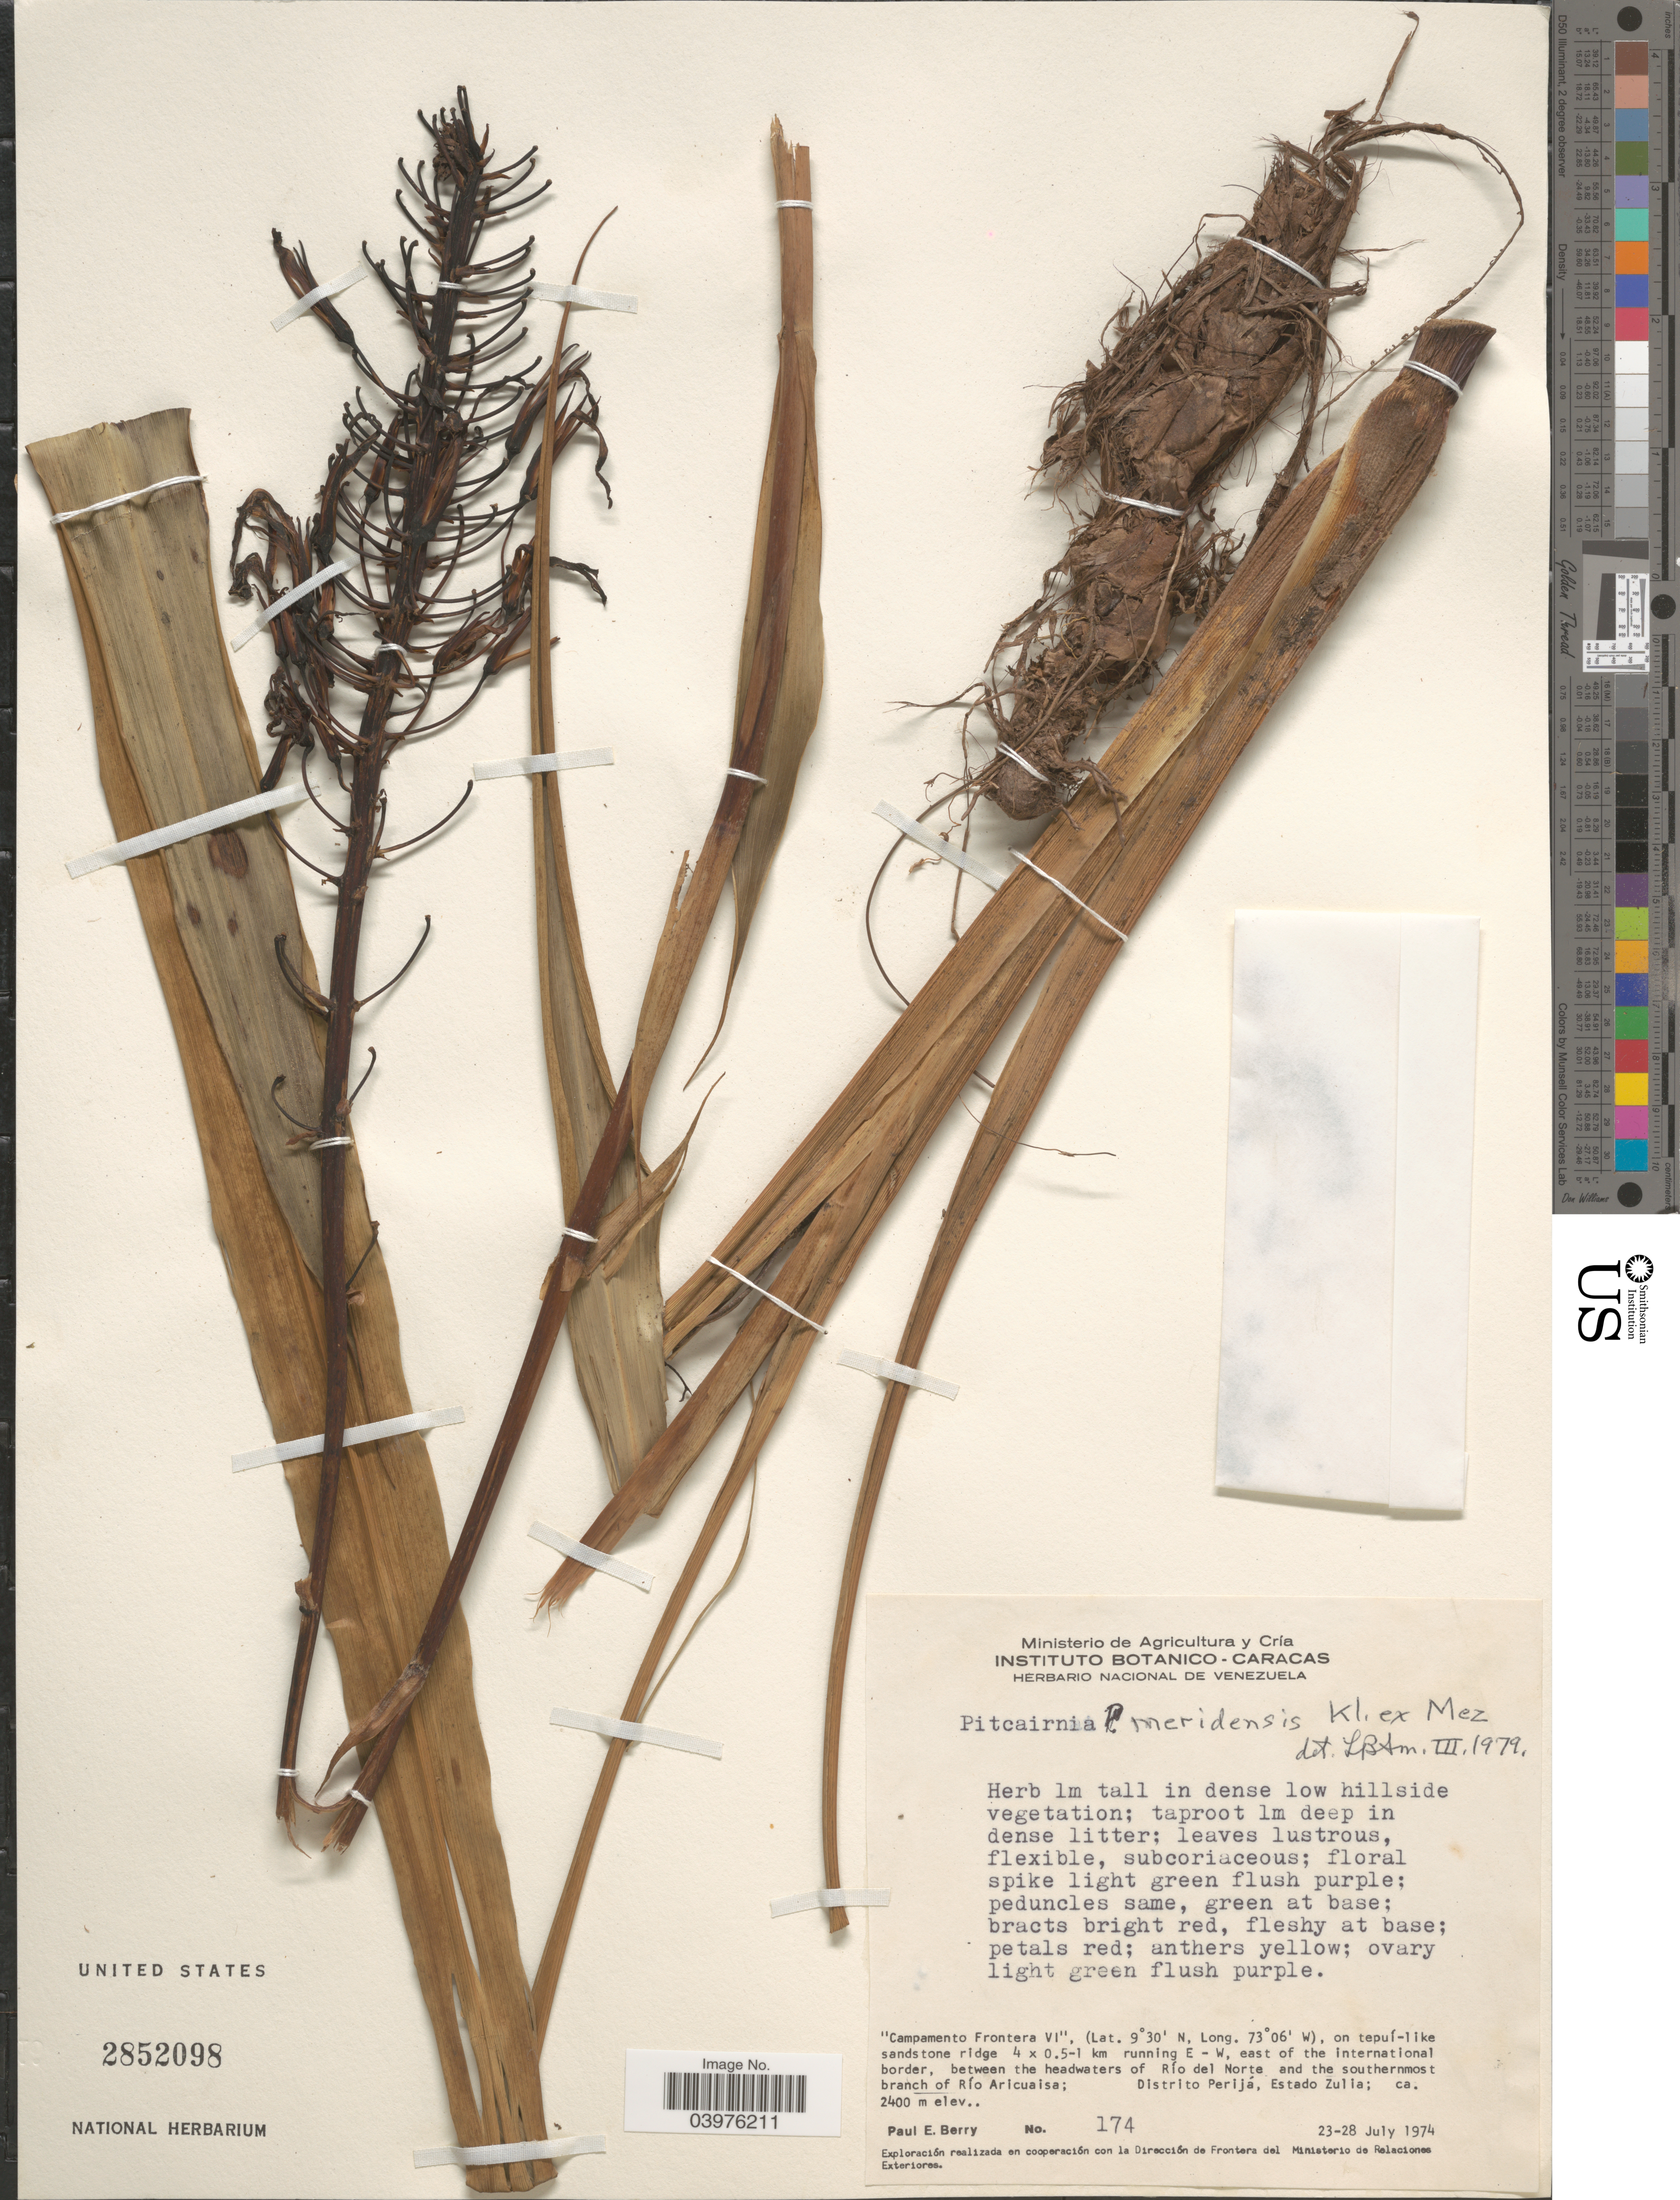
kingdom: Plantae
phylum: Tracheophyta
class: Liliopsida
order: Poales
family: Bromeliaceae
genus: Pitcairnia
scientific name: Pitcairnia meridensis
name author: (Klotzsch & Mez) Mez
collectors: P. E. Berry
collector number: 174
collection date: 1974-07-23/1974-07-28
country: Venezuela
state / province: Zulia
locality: Campamento Frontera VI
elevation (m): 2400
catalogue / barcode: US 2852098